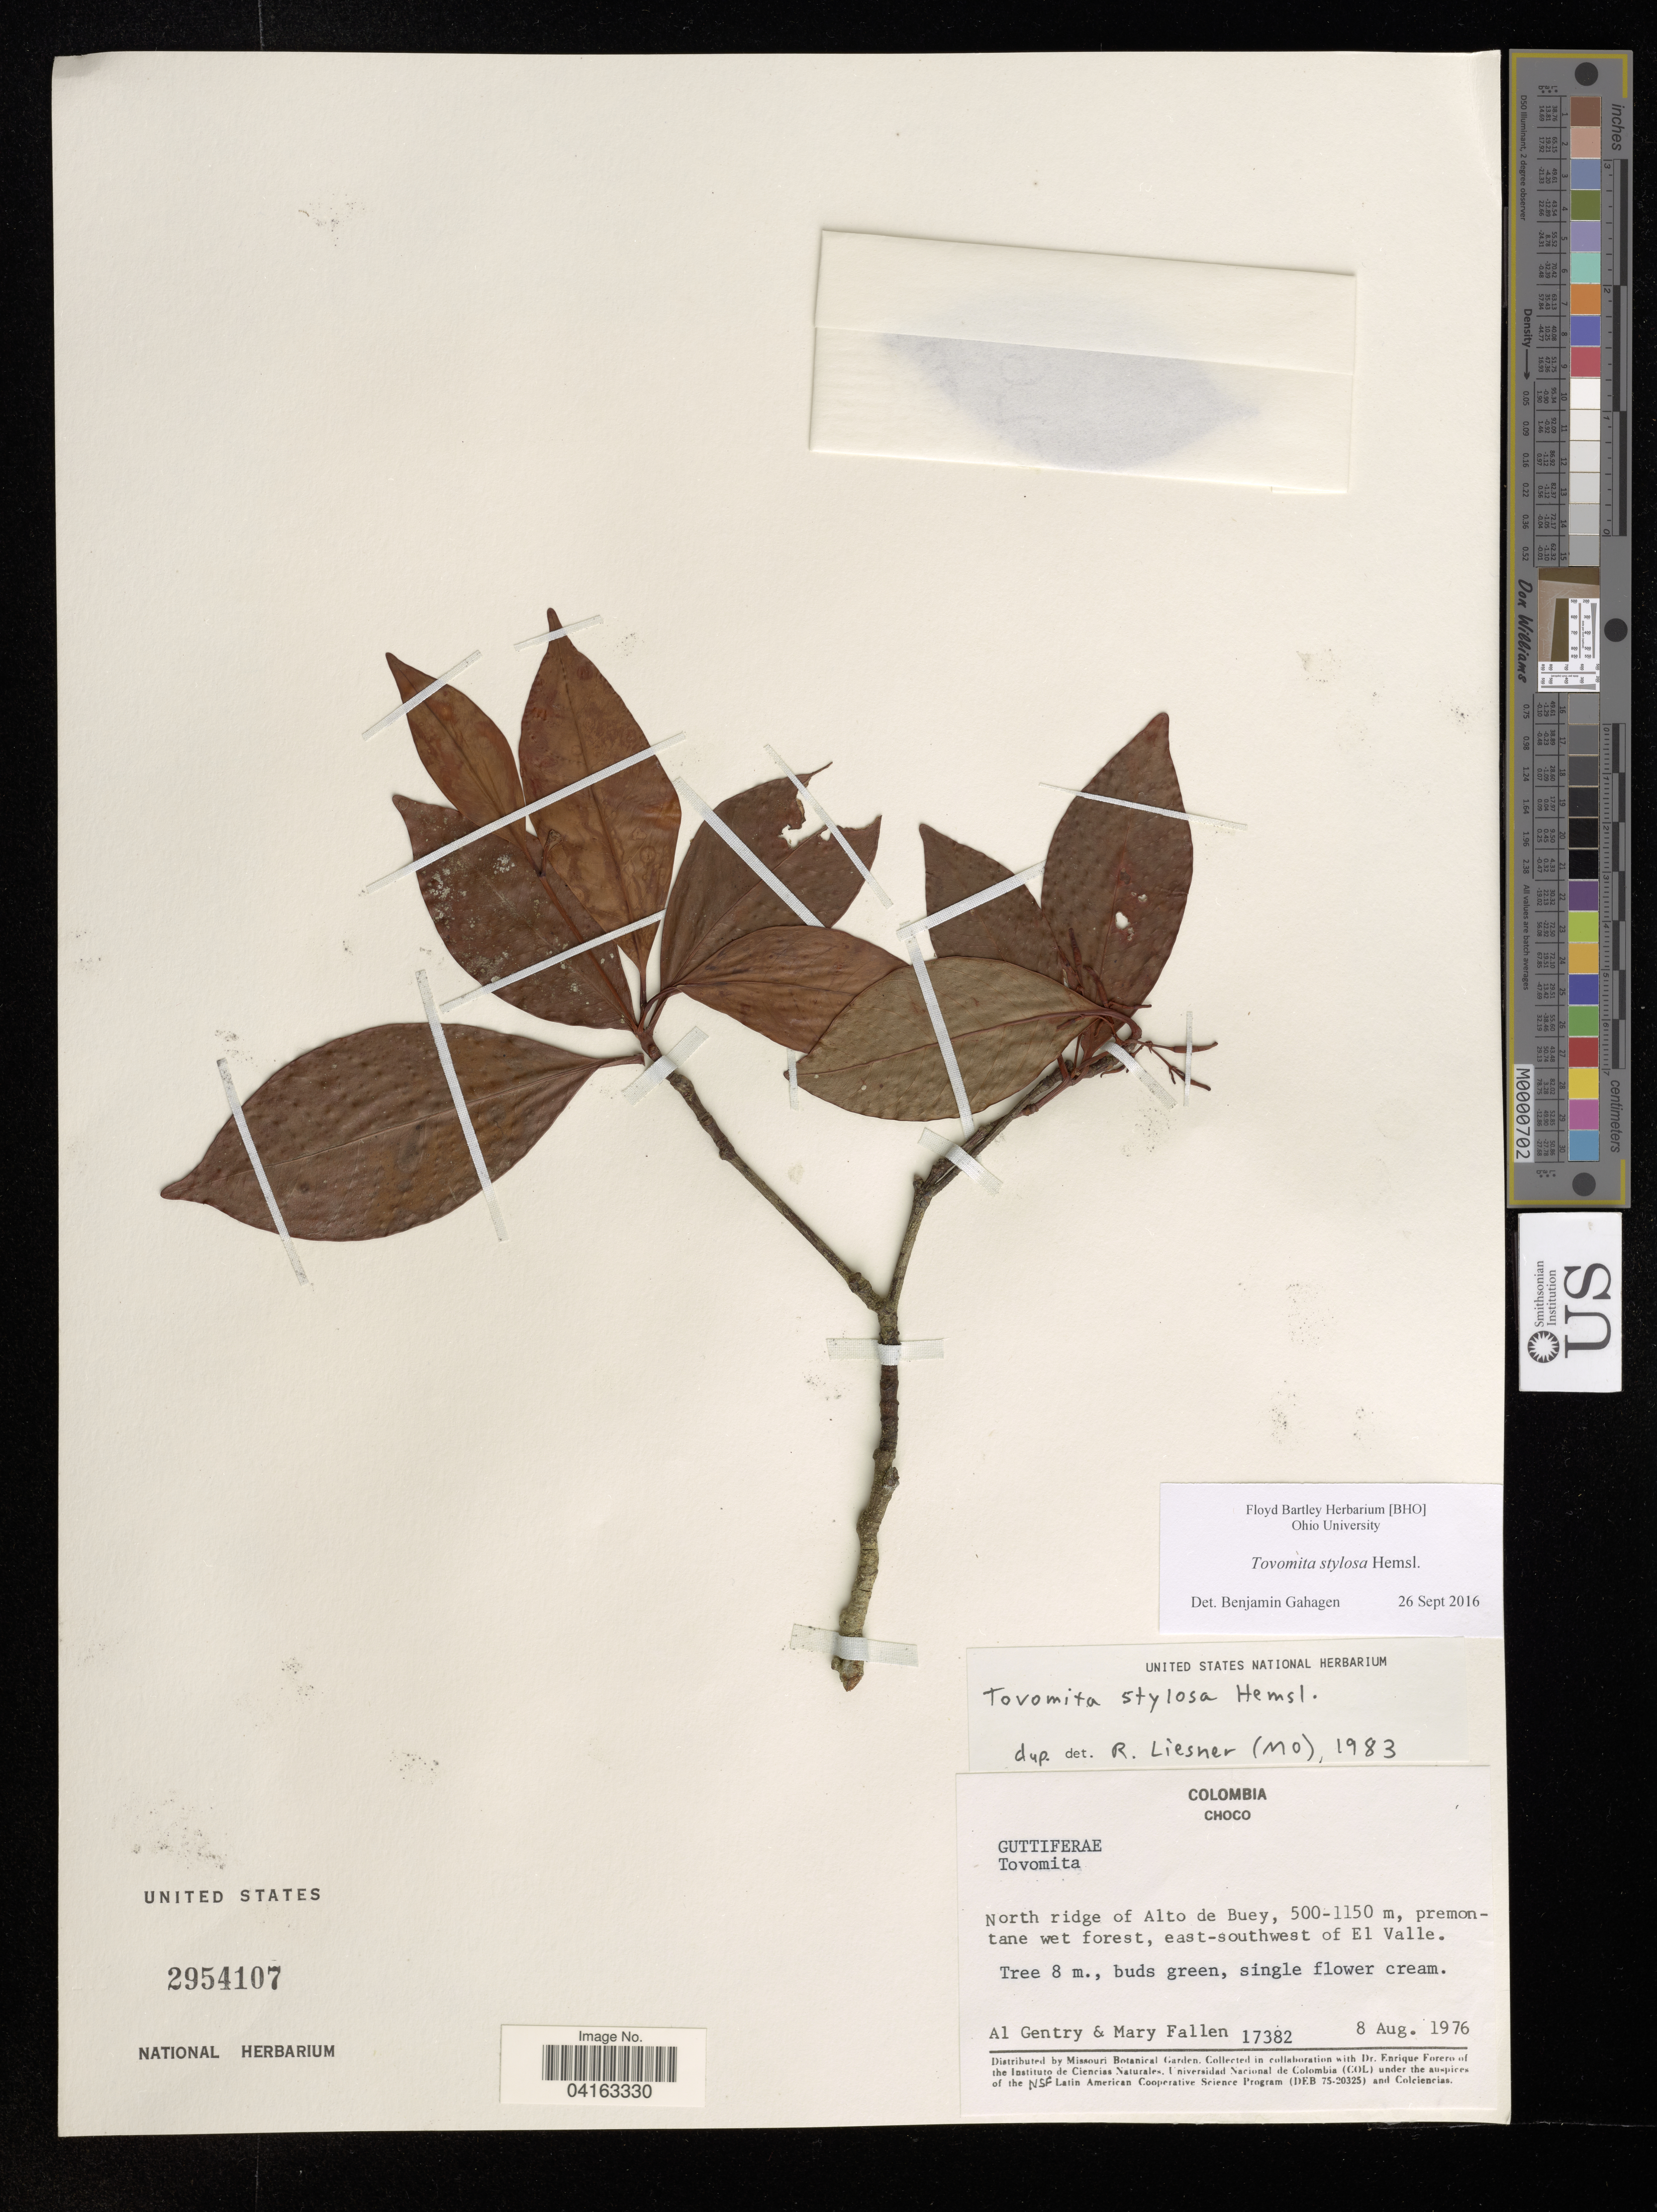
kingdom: Plantae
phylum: Tracheophyta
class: Magnoliopsida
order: Malpighiales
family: Clusiaceae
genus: Tovomita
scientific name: Tovomita stylosa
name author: Hemsl.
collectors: A. Gentry & M. Fallen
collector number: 17382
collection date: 1976-08-08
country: Colombia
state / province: Chocó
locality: North ridge of Alto de Buey, 500-1150 m, east-southwest of El Valle.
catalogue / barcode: US 2954107